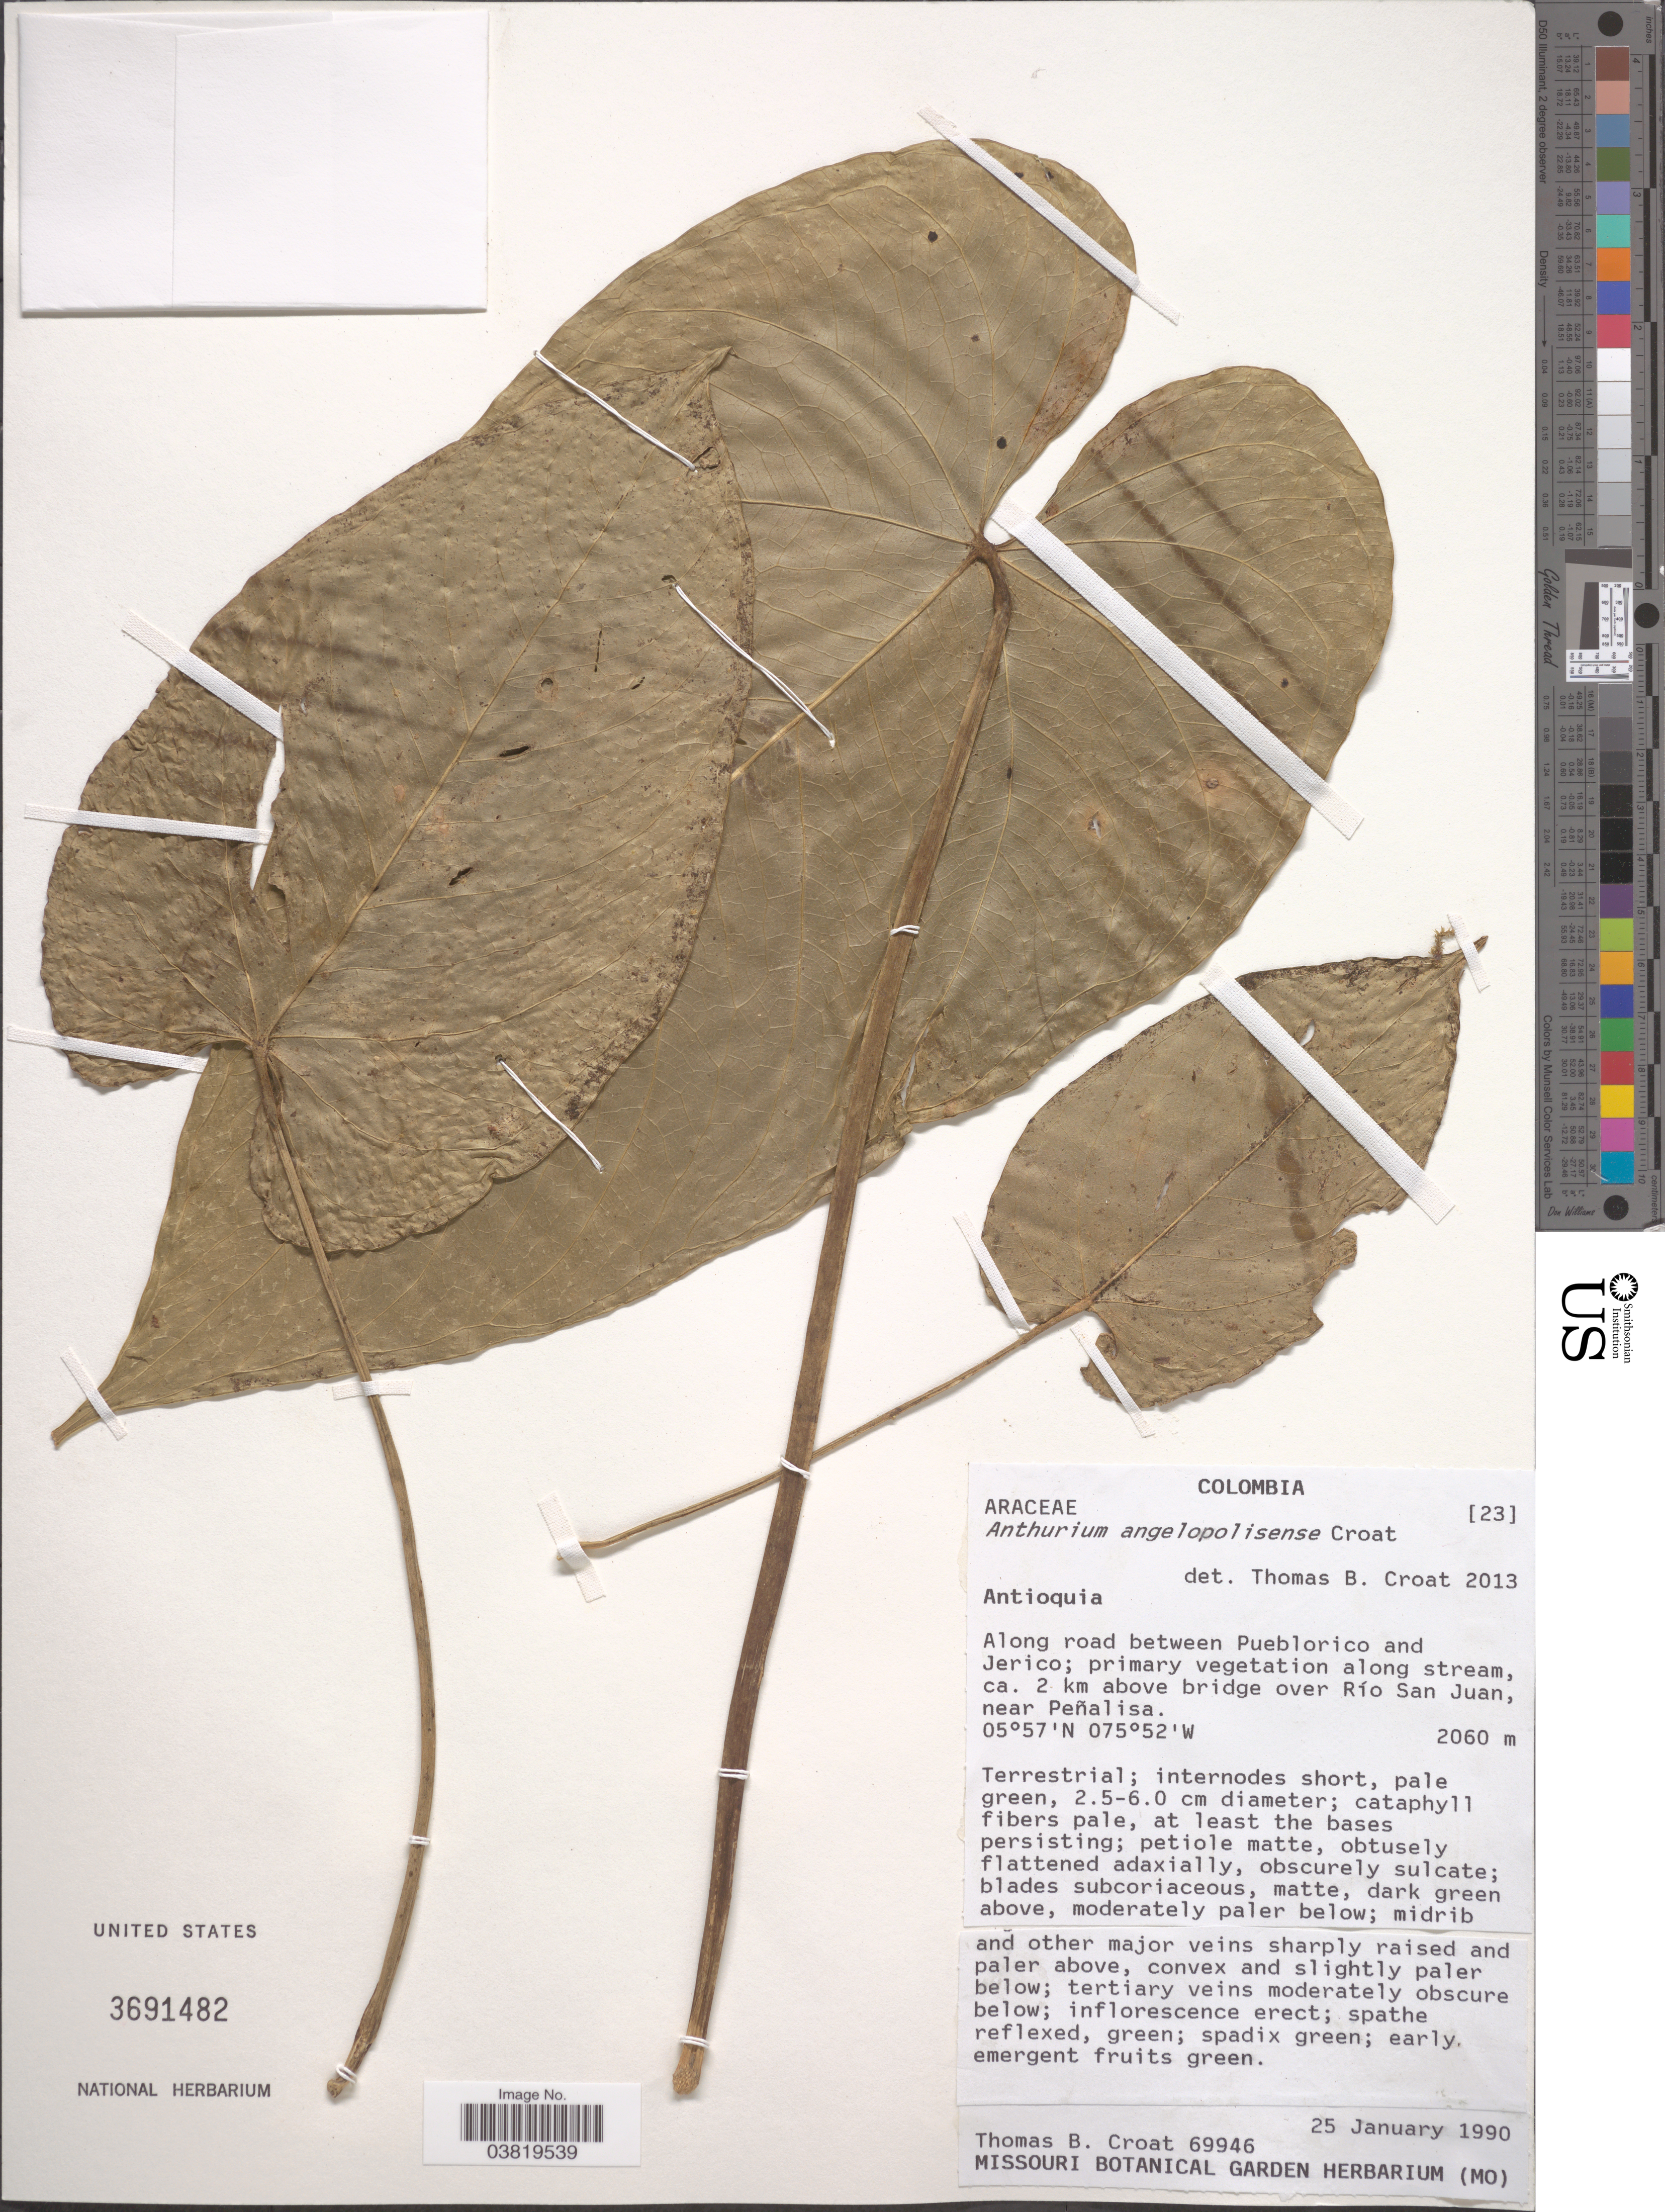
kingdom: Plantae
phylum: Tracheophyta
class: Liliopsida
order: Alismatales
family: Araceae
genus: Anthurium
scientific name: Anthurium angelopolisense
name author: Croat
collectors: T. B. Croat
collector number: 69946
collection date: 1990-01-25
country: Colombia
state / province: Antioquia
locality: Along road between Pueblorico and Jerico; ca. 2 km above bridge over Río San Juan, near Peñalisa.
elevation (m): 2060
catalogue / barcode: US 3691482